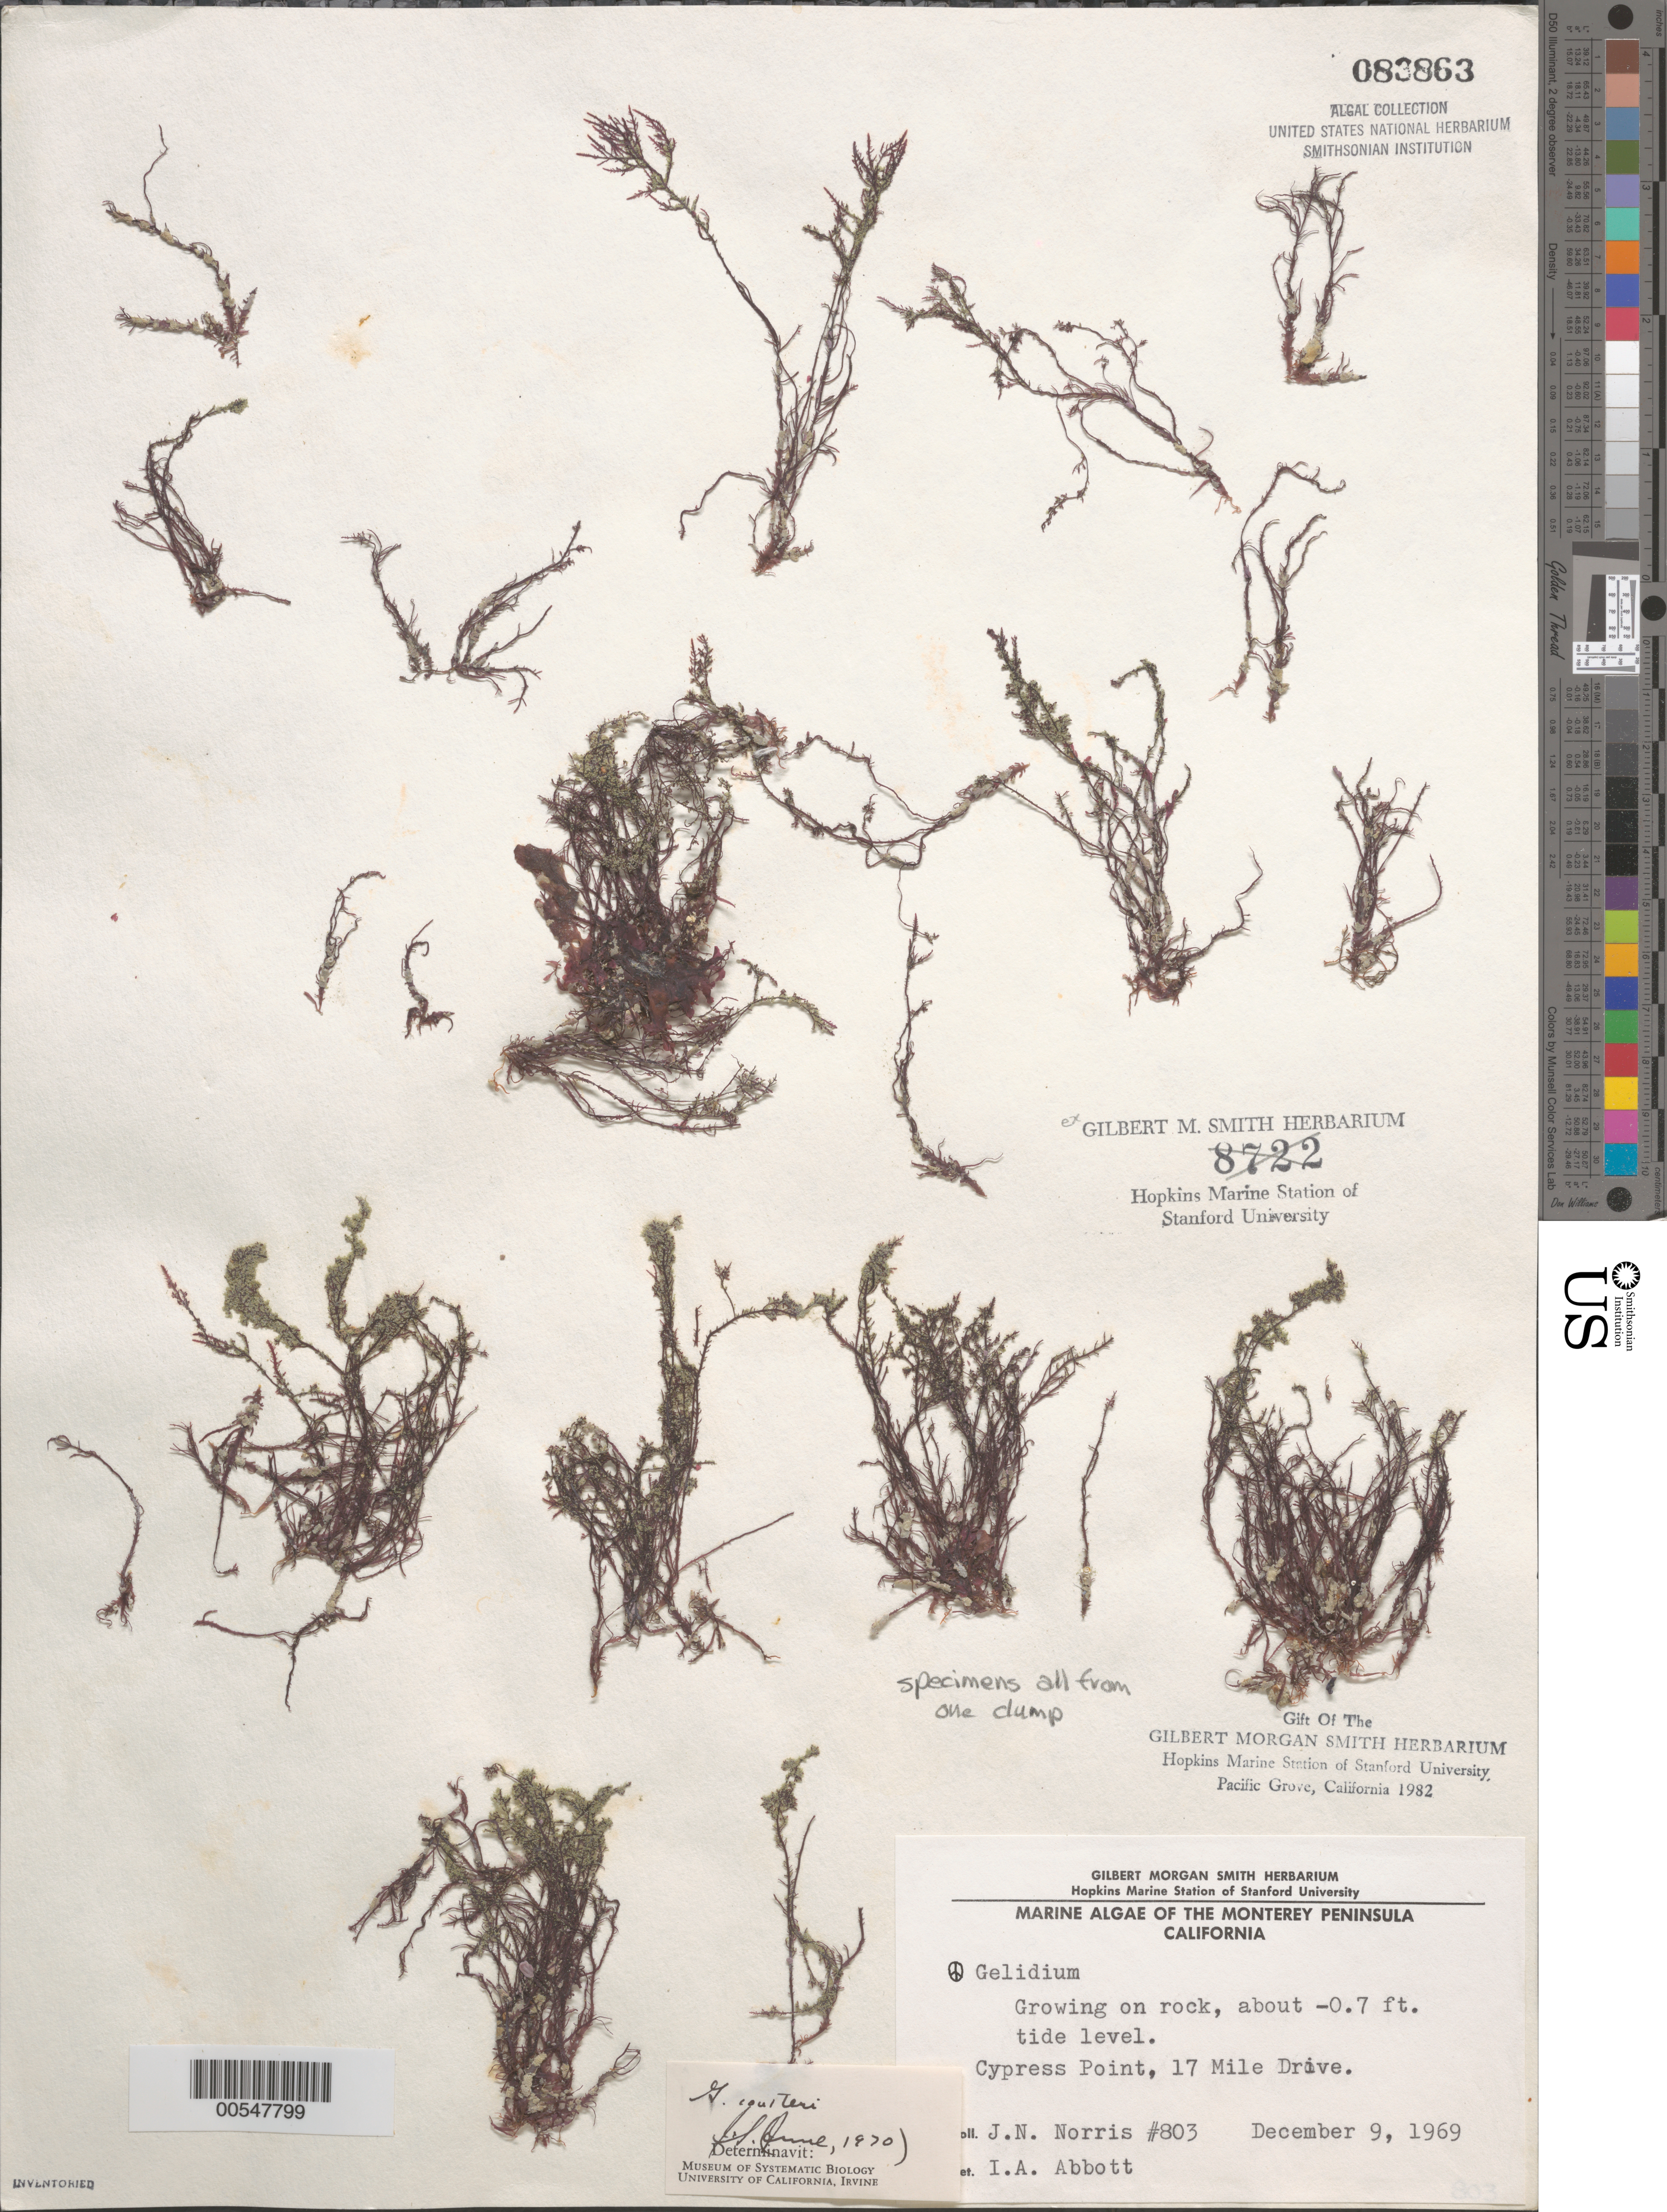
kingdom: Plantae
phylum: Rhodophyta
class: Florideophyceae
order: Gelidiales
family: Gelidiaceae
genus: Gelidium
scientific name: Gelidium coulteri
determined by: Stewart, J.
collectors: J. N. Norris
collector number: JN-803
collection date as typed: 09 Dec 1969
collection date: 1969-12-09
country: United States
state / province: California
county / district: Monterey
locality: Cypress Point, 17 Mile Drive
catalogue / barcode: US 83863